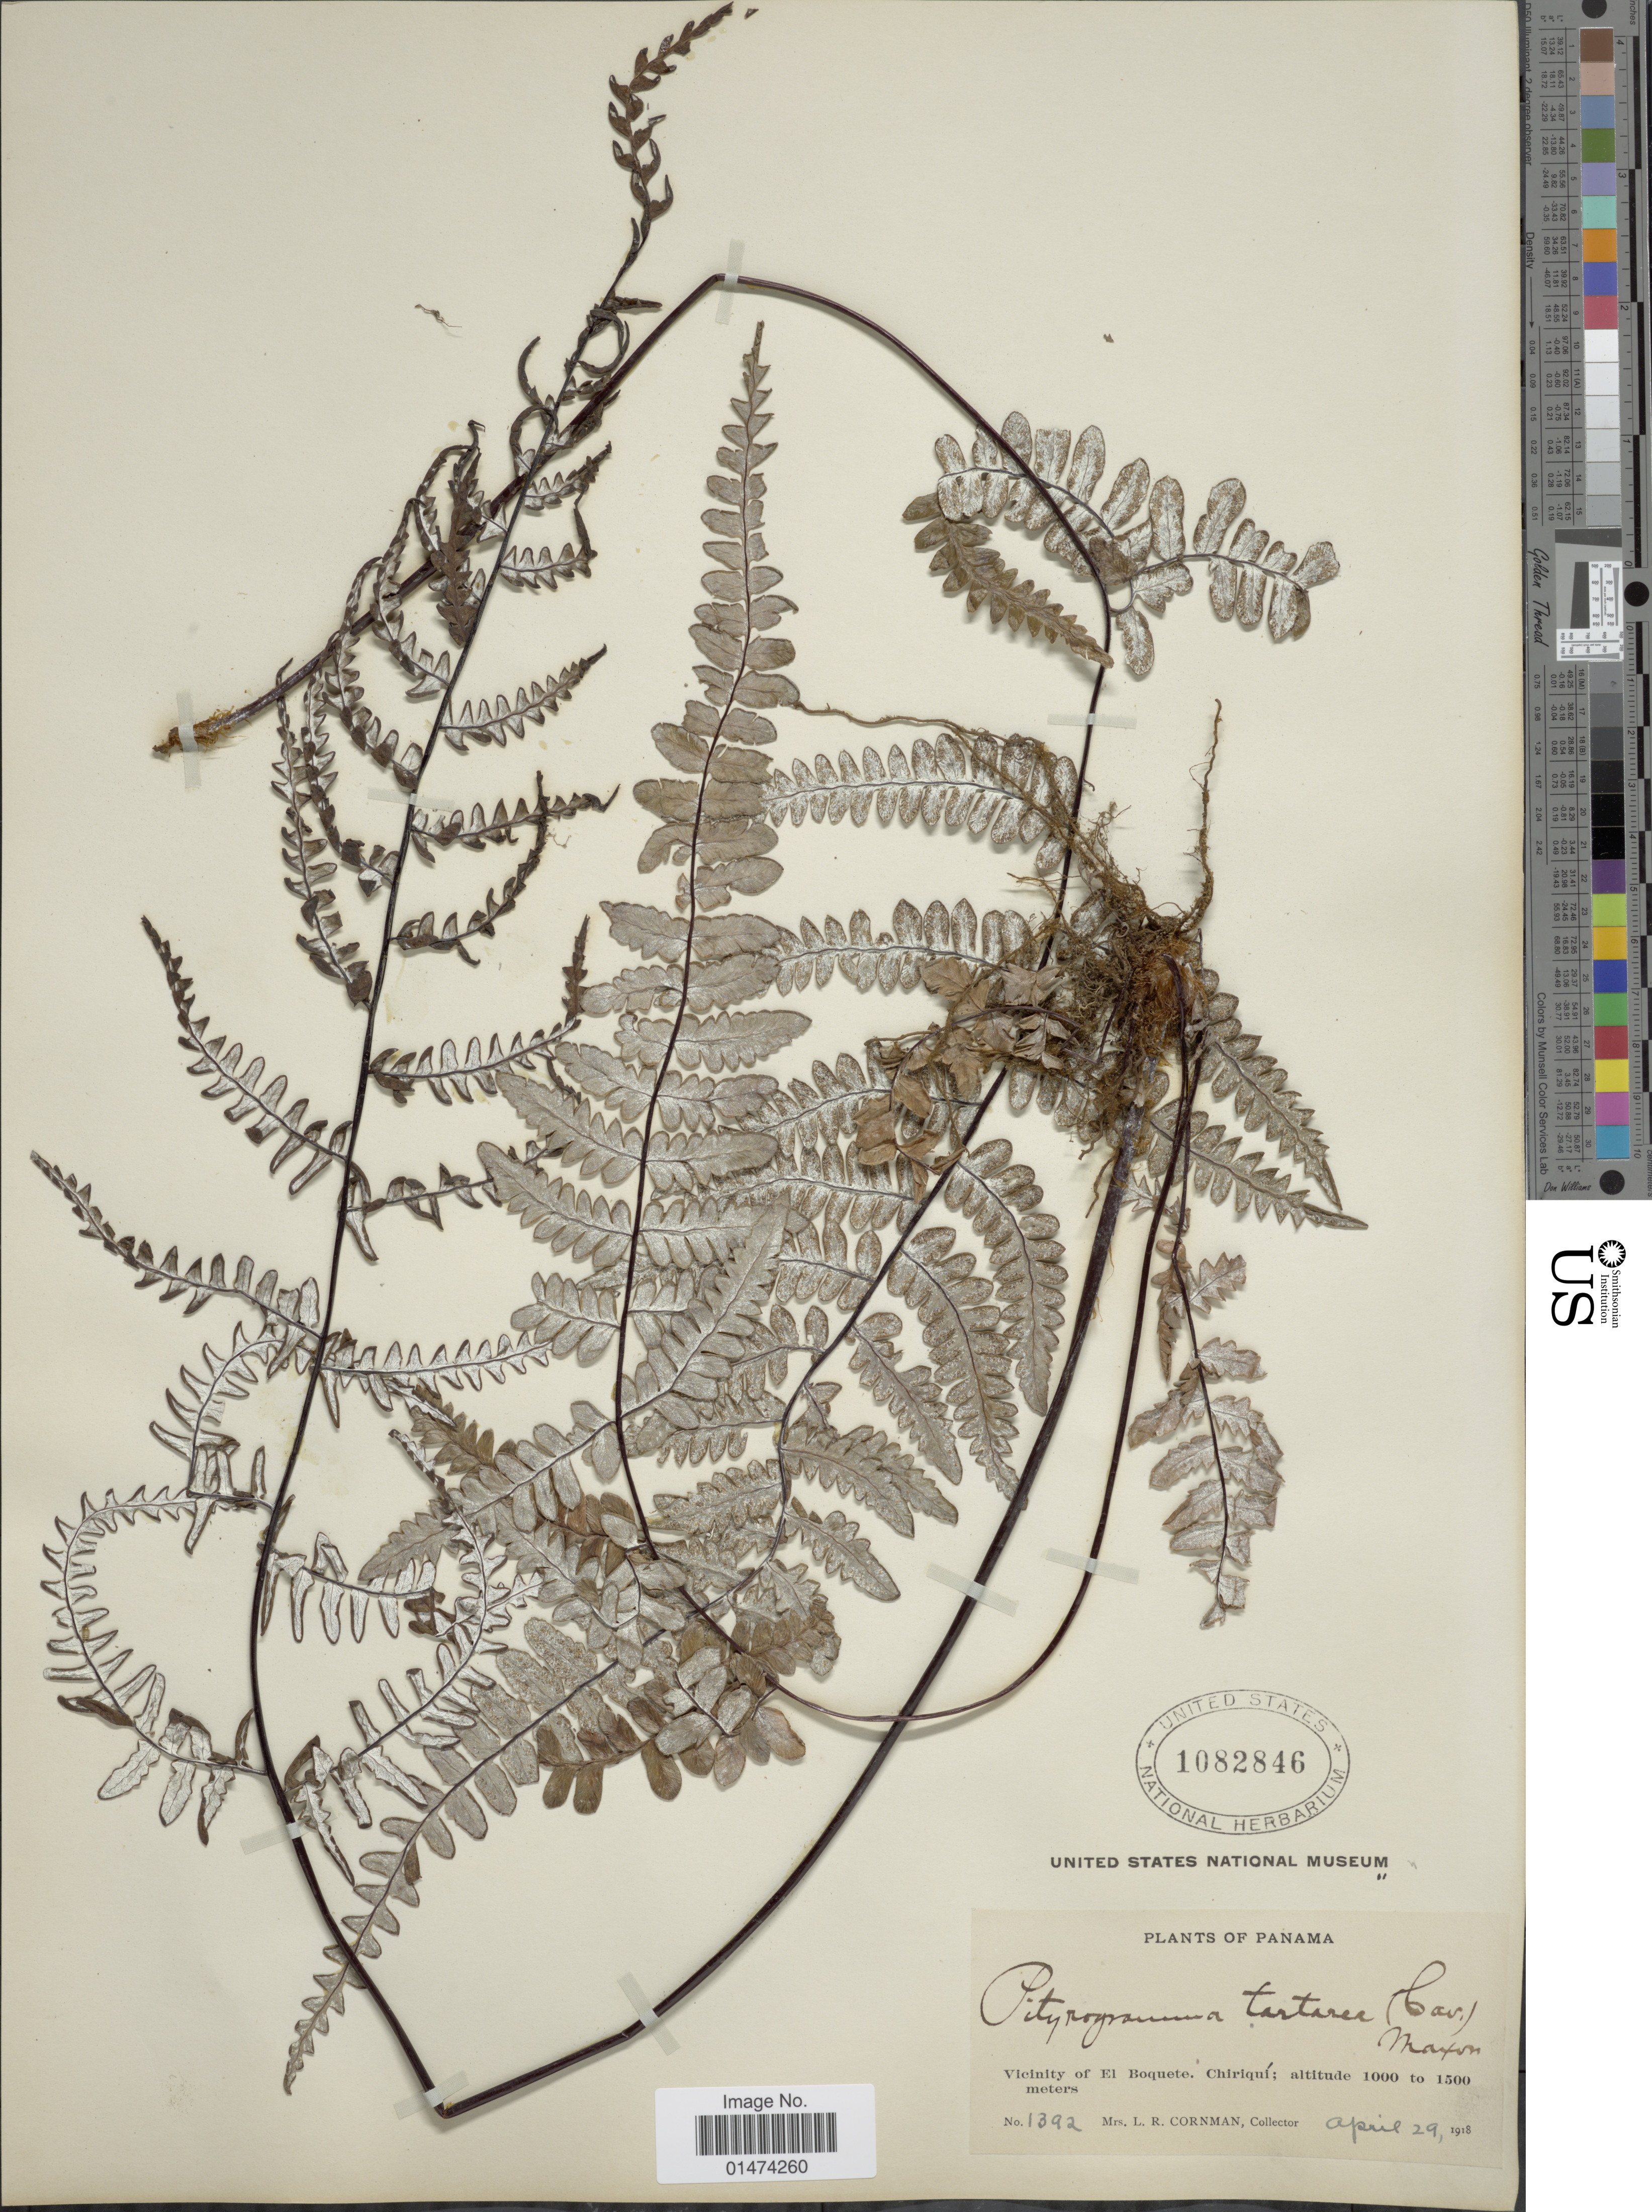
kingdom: Plantae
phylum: Tracheophyta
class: Polypodiopsida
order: Polypodiales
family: Pteridaceae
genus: Pityrogramma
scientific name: Pityrogramma tartarea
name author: (Cav.) Maxon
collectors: L. Cornman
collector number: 1392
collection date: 1918-04-29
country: Panama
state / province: Panamá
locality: Vicinity of El Boquete, Chiriqui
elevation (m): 1000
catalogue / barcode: US 1082846